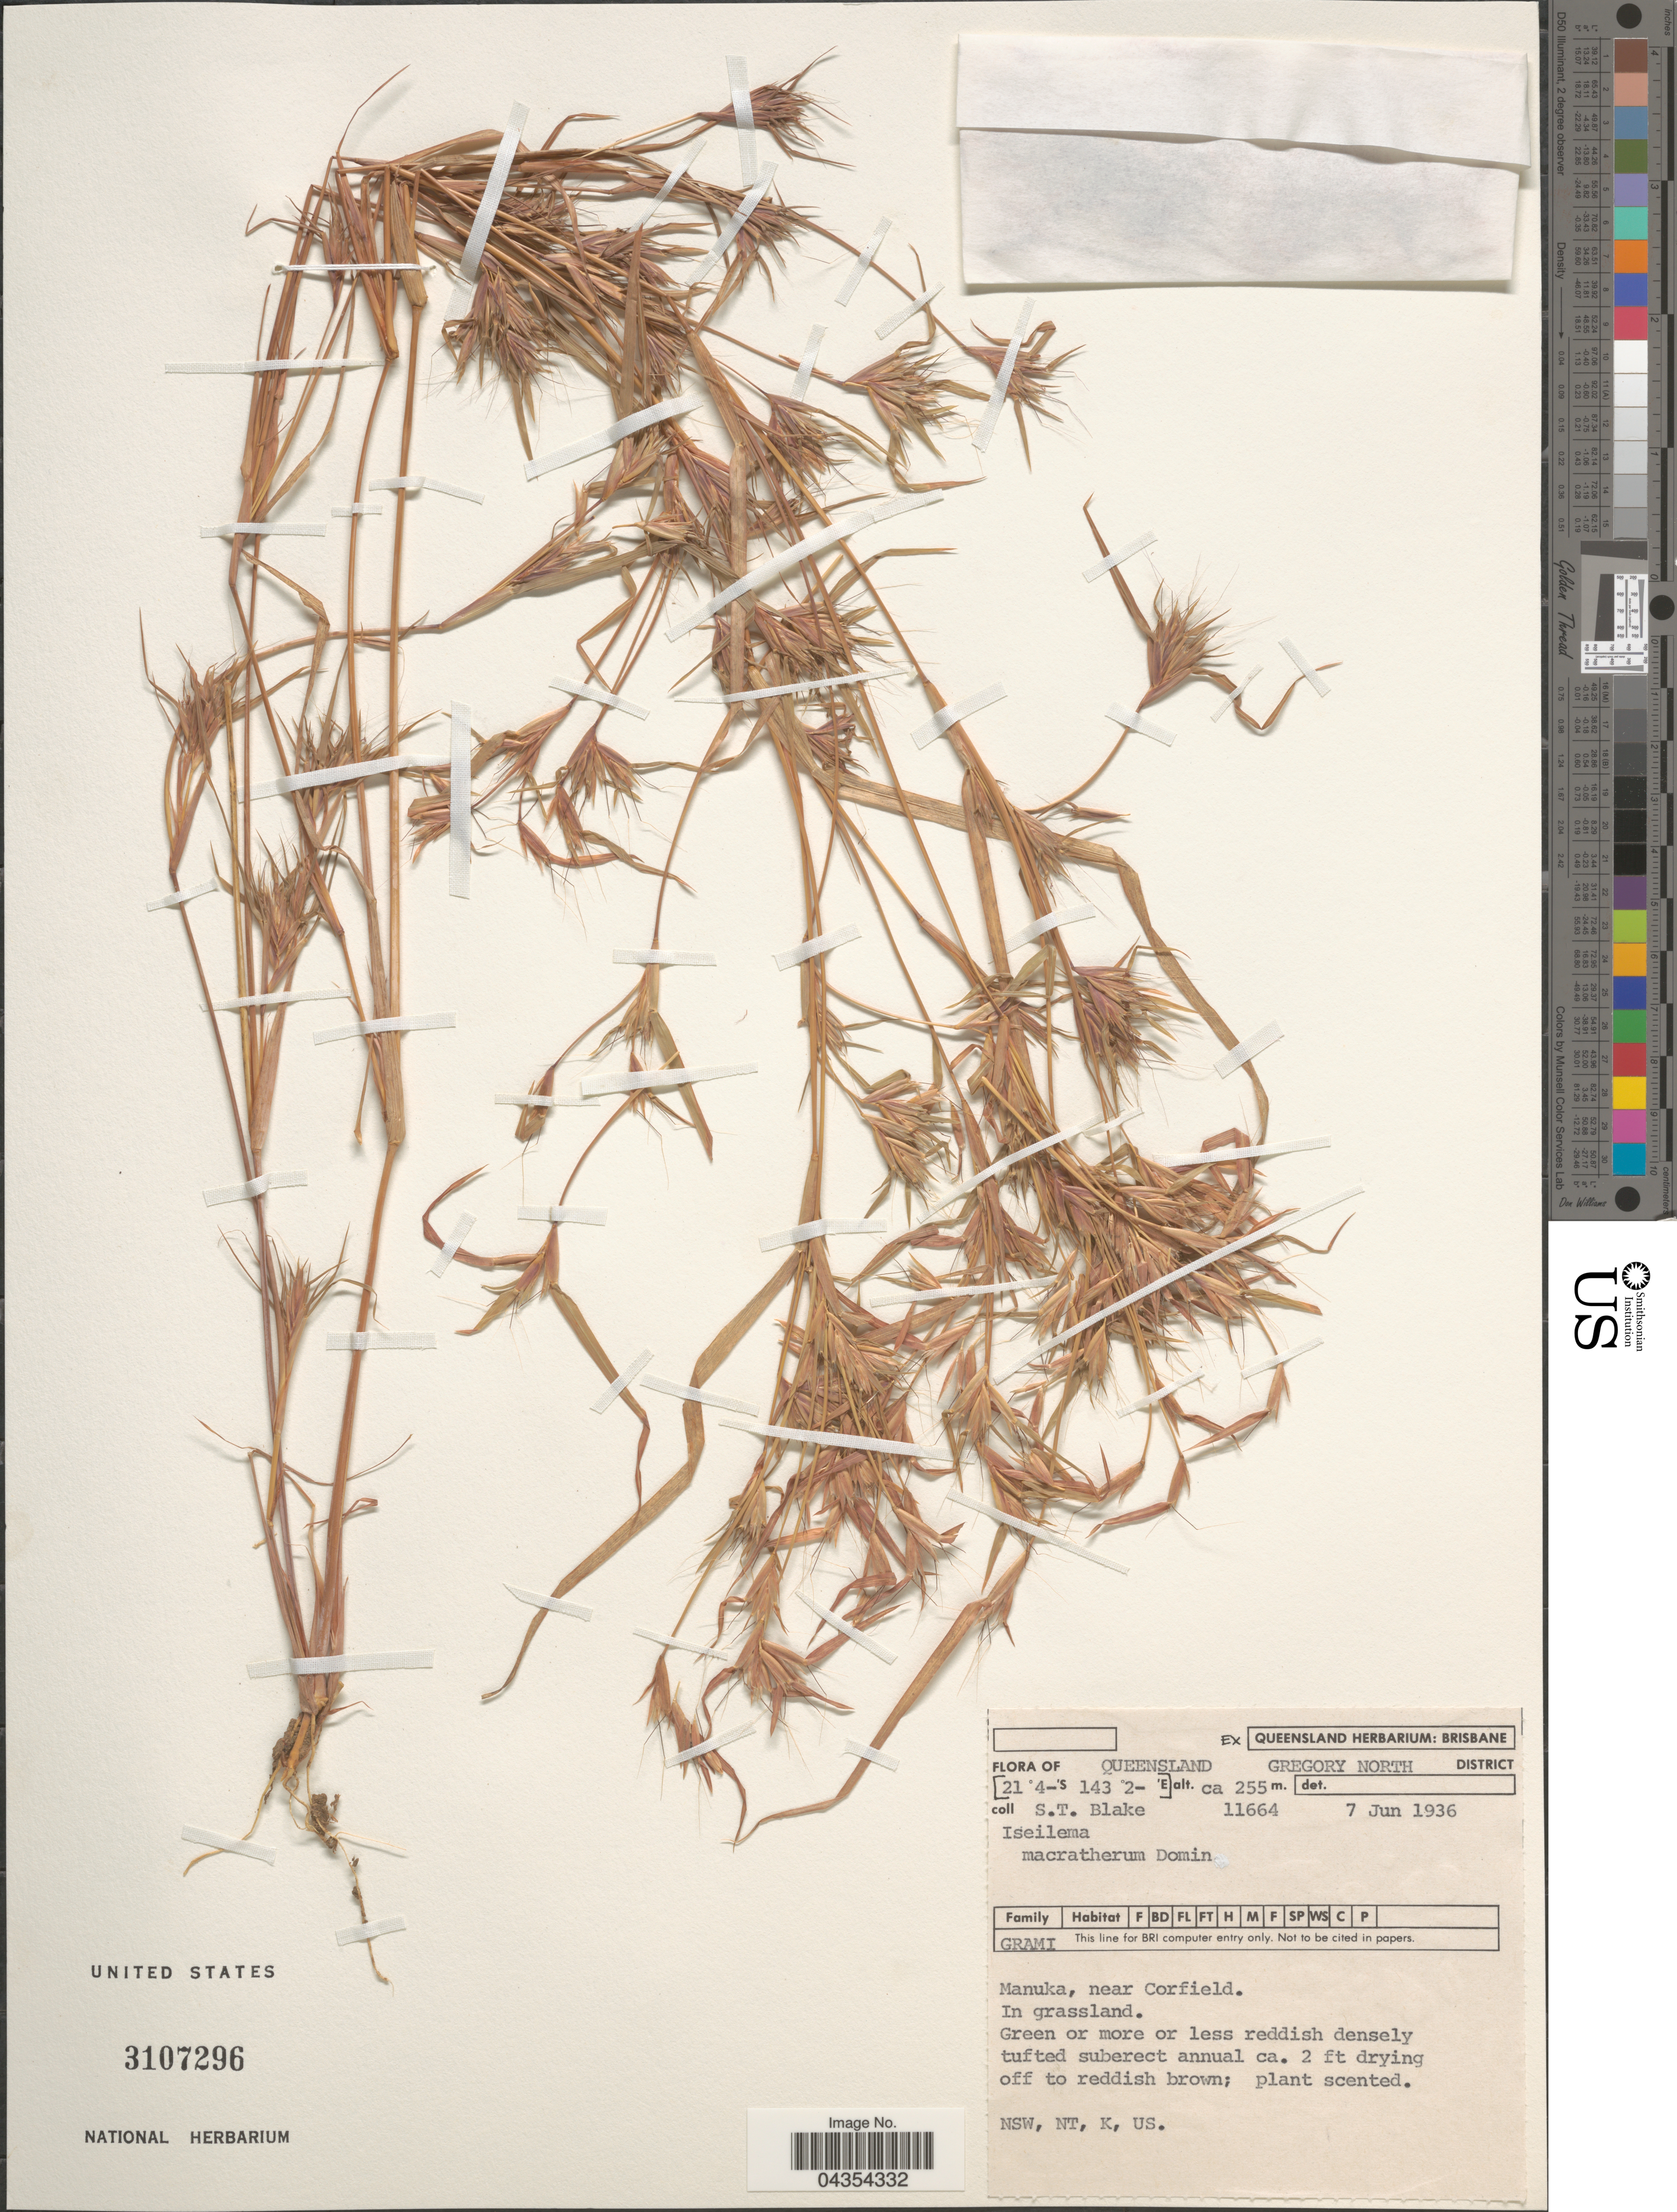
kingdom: Plantae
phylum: Tracheophyta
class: Liliopsida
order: Poales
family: Poaceae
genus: Iseilema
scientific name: Iseilema macratherum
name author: Domin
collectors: S. T. Blake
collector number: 11664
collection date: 1936-06-07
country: Australia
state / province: Queensland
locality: Gregory North District. Manuka, near Corfield.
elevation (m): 255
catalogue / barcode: US 3107296